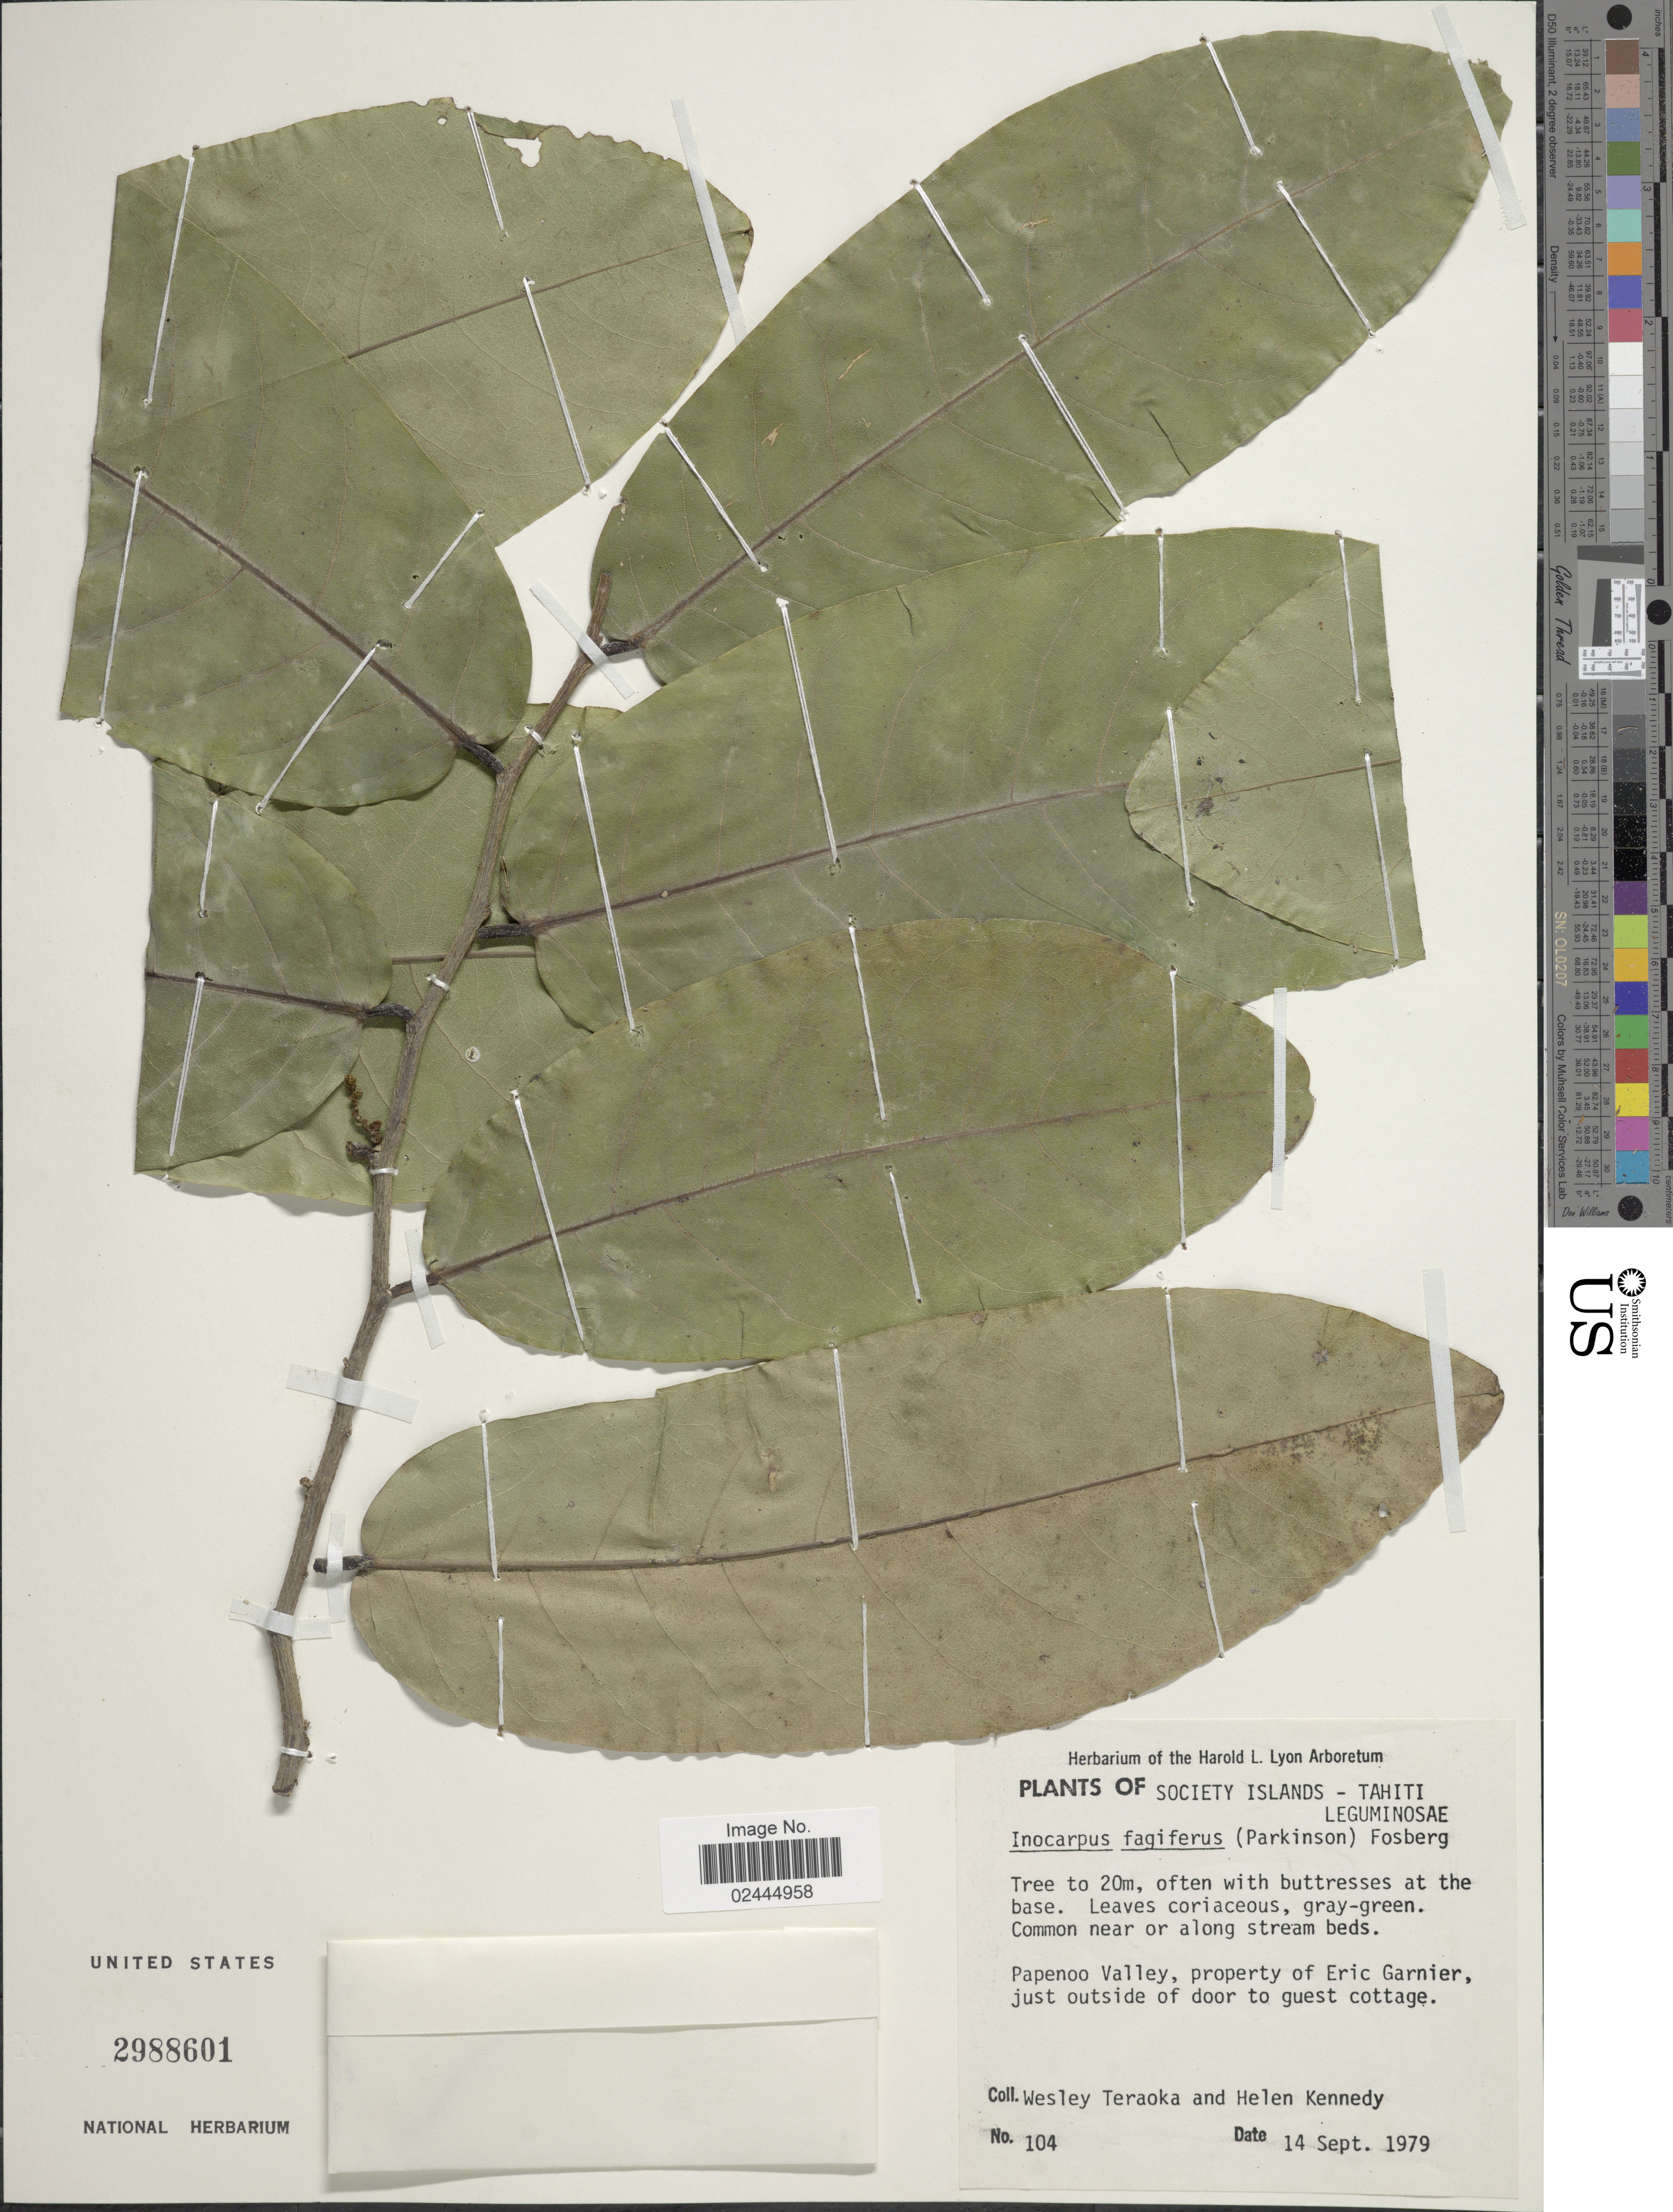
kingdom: Plantae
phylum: Tracheophyta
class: Magnoliopsida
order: Fabales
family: Fabaceae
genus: Inocarpus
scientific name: Inocarpus fagifer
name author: (Parkinson) Fosberg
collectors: W. Teraoka & H. Kennedy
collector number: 104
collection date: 1979-09-14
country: French Polynesia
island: Tahiti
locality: Society Islands - Tahiti, Papenoo Valley, property of Eric Garnier, just outside of door to guest cottage.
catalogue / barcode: US 2988601